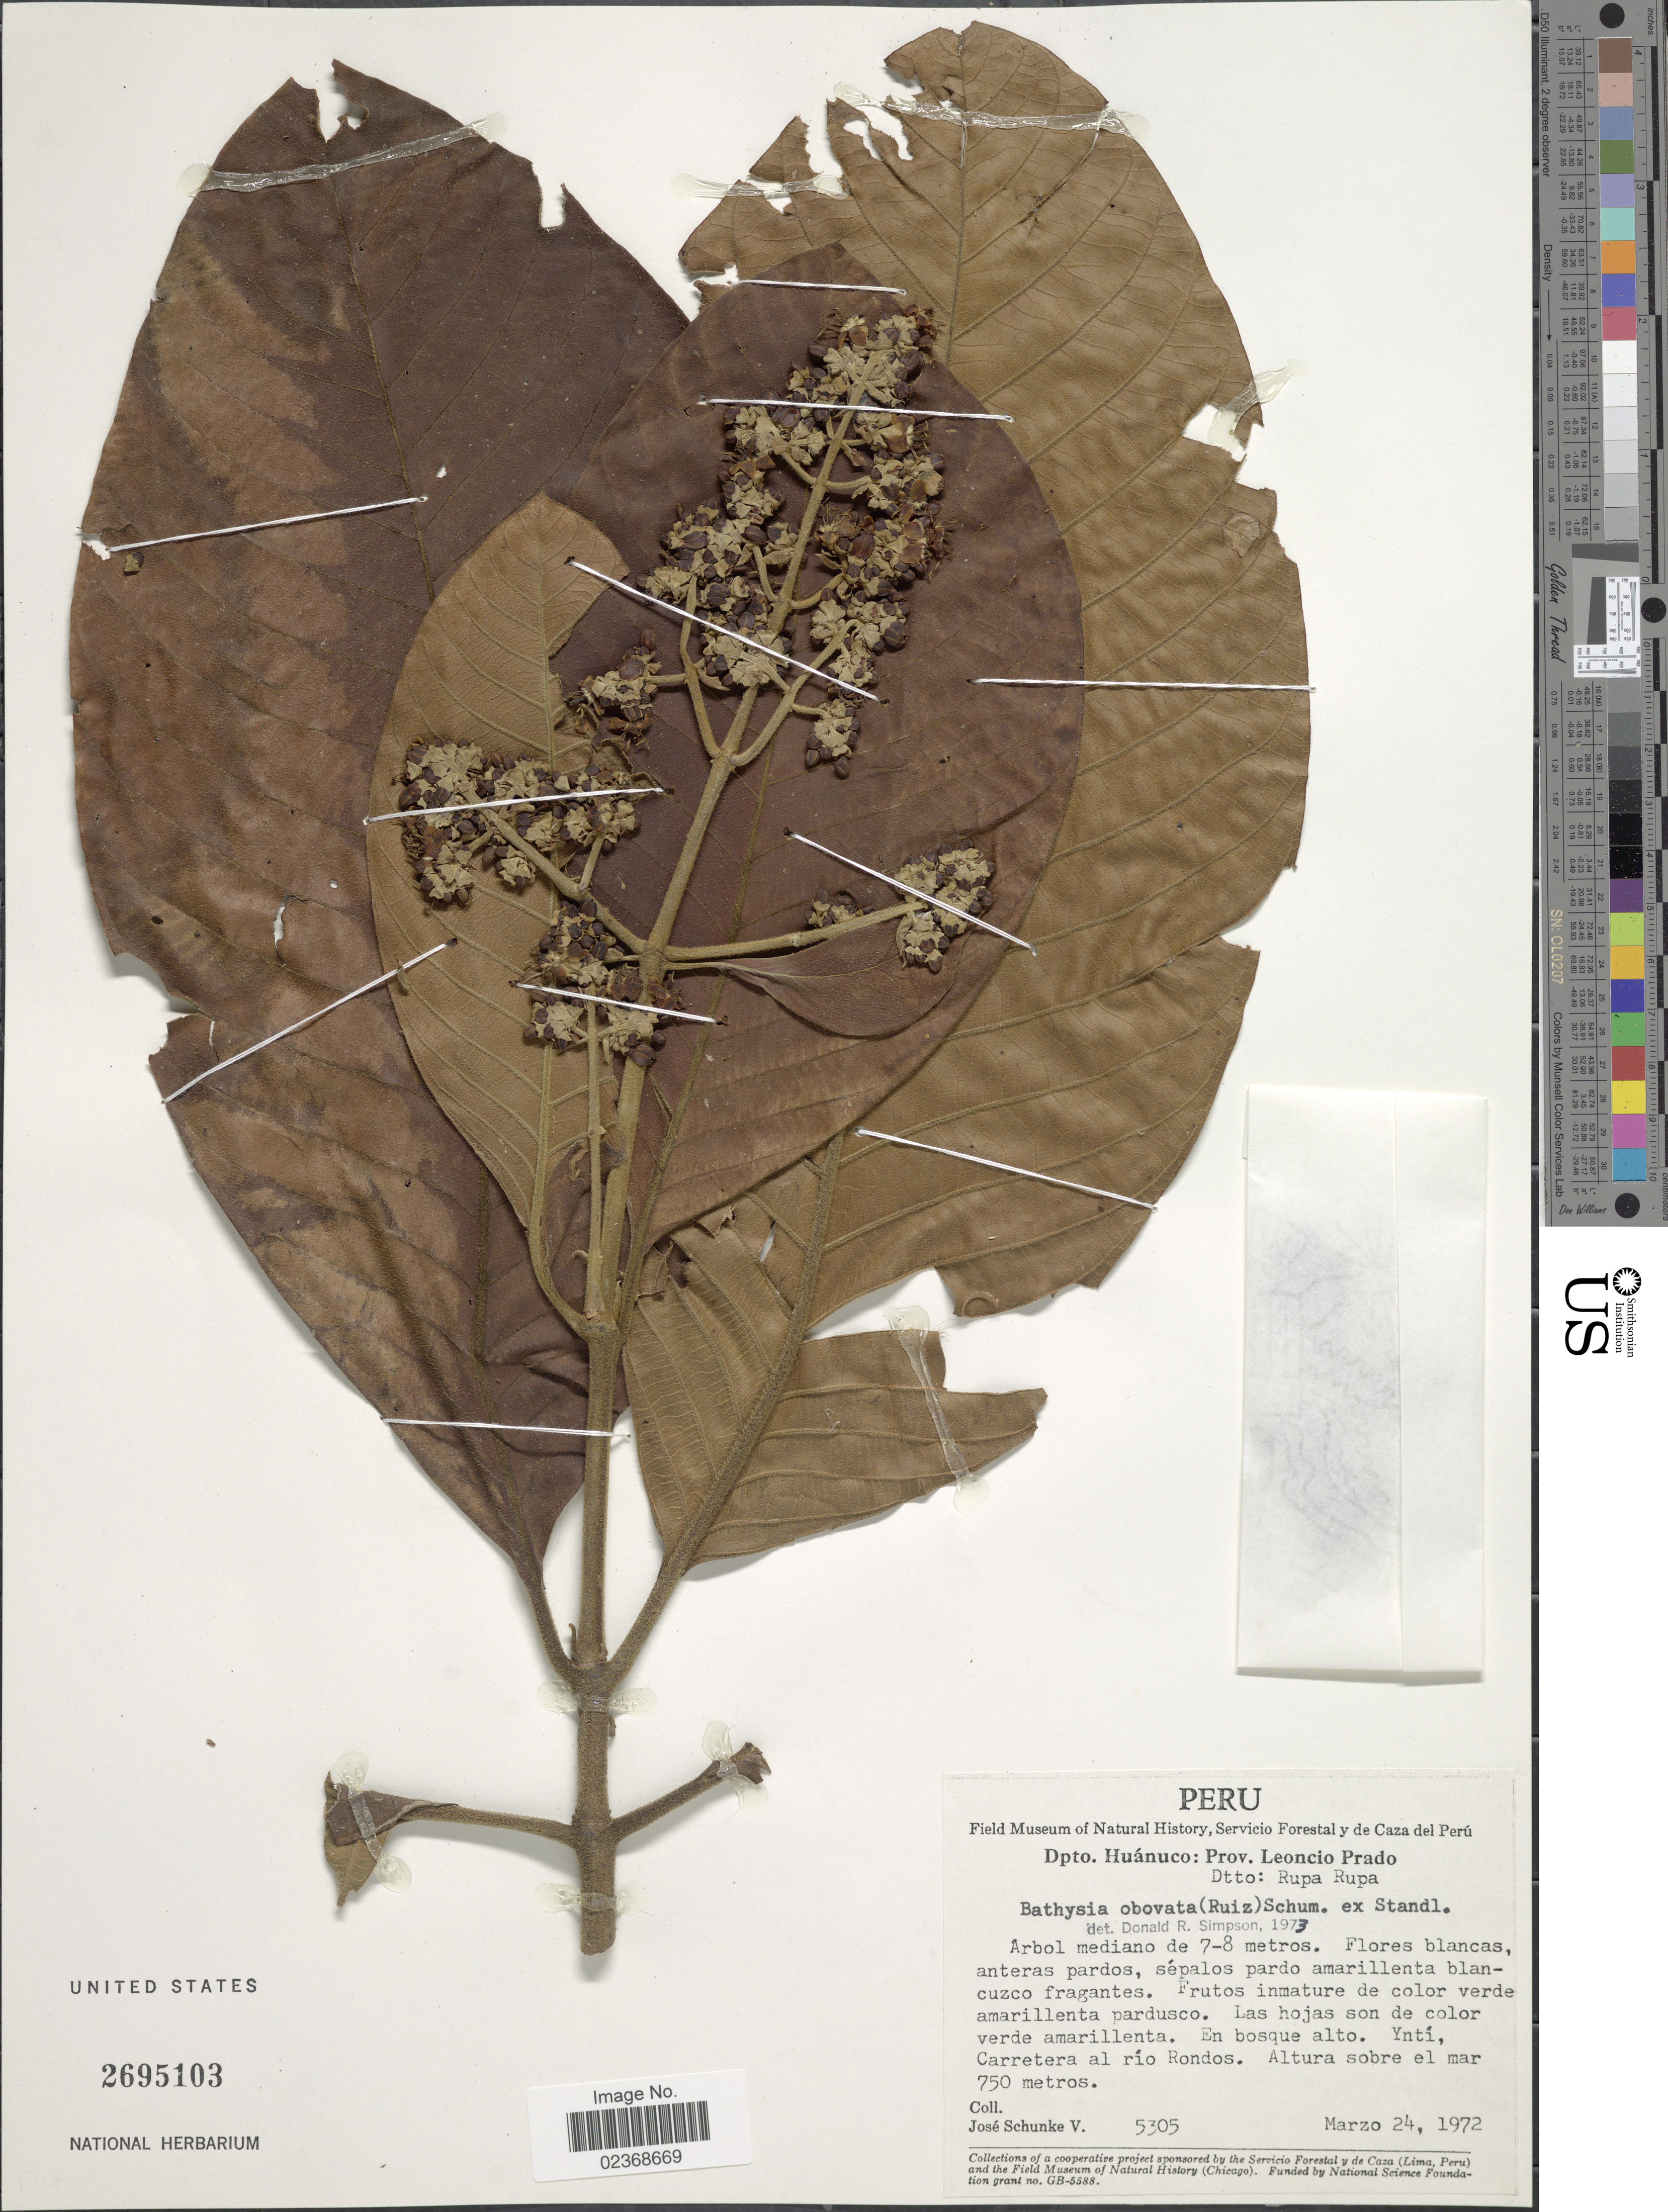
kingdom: Plantae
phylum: Tracheophyta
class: Magnoliopsida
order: Gentianales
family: Rubiaceae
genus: Schizocalyx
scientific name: Schizocalyx obovatus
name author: (K. Schum. ex Standl.) Kainul. & B. Bremer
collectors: J. Schunke Vigo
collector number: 5305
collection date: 1972-03-24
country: Peru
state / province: Huánuco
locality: Prov. Leoncio Prado Dtto. Rupa Rupa, en bosque alto. Ynti, Carretera al Rio Rondos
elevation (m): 750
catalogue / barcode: US 2695103